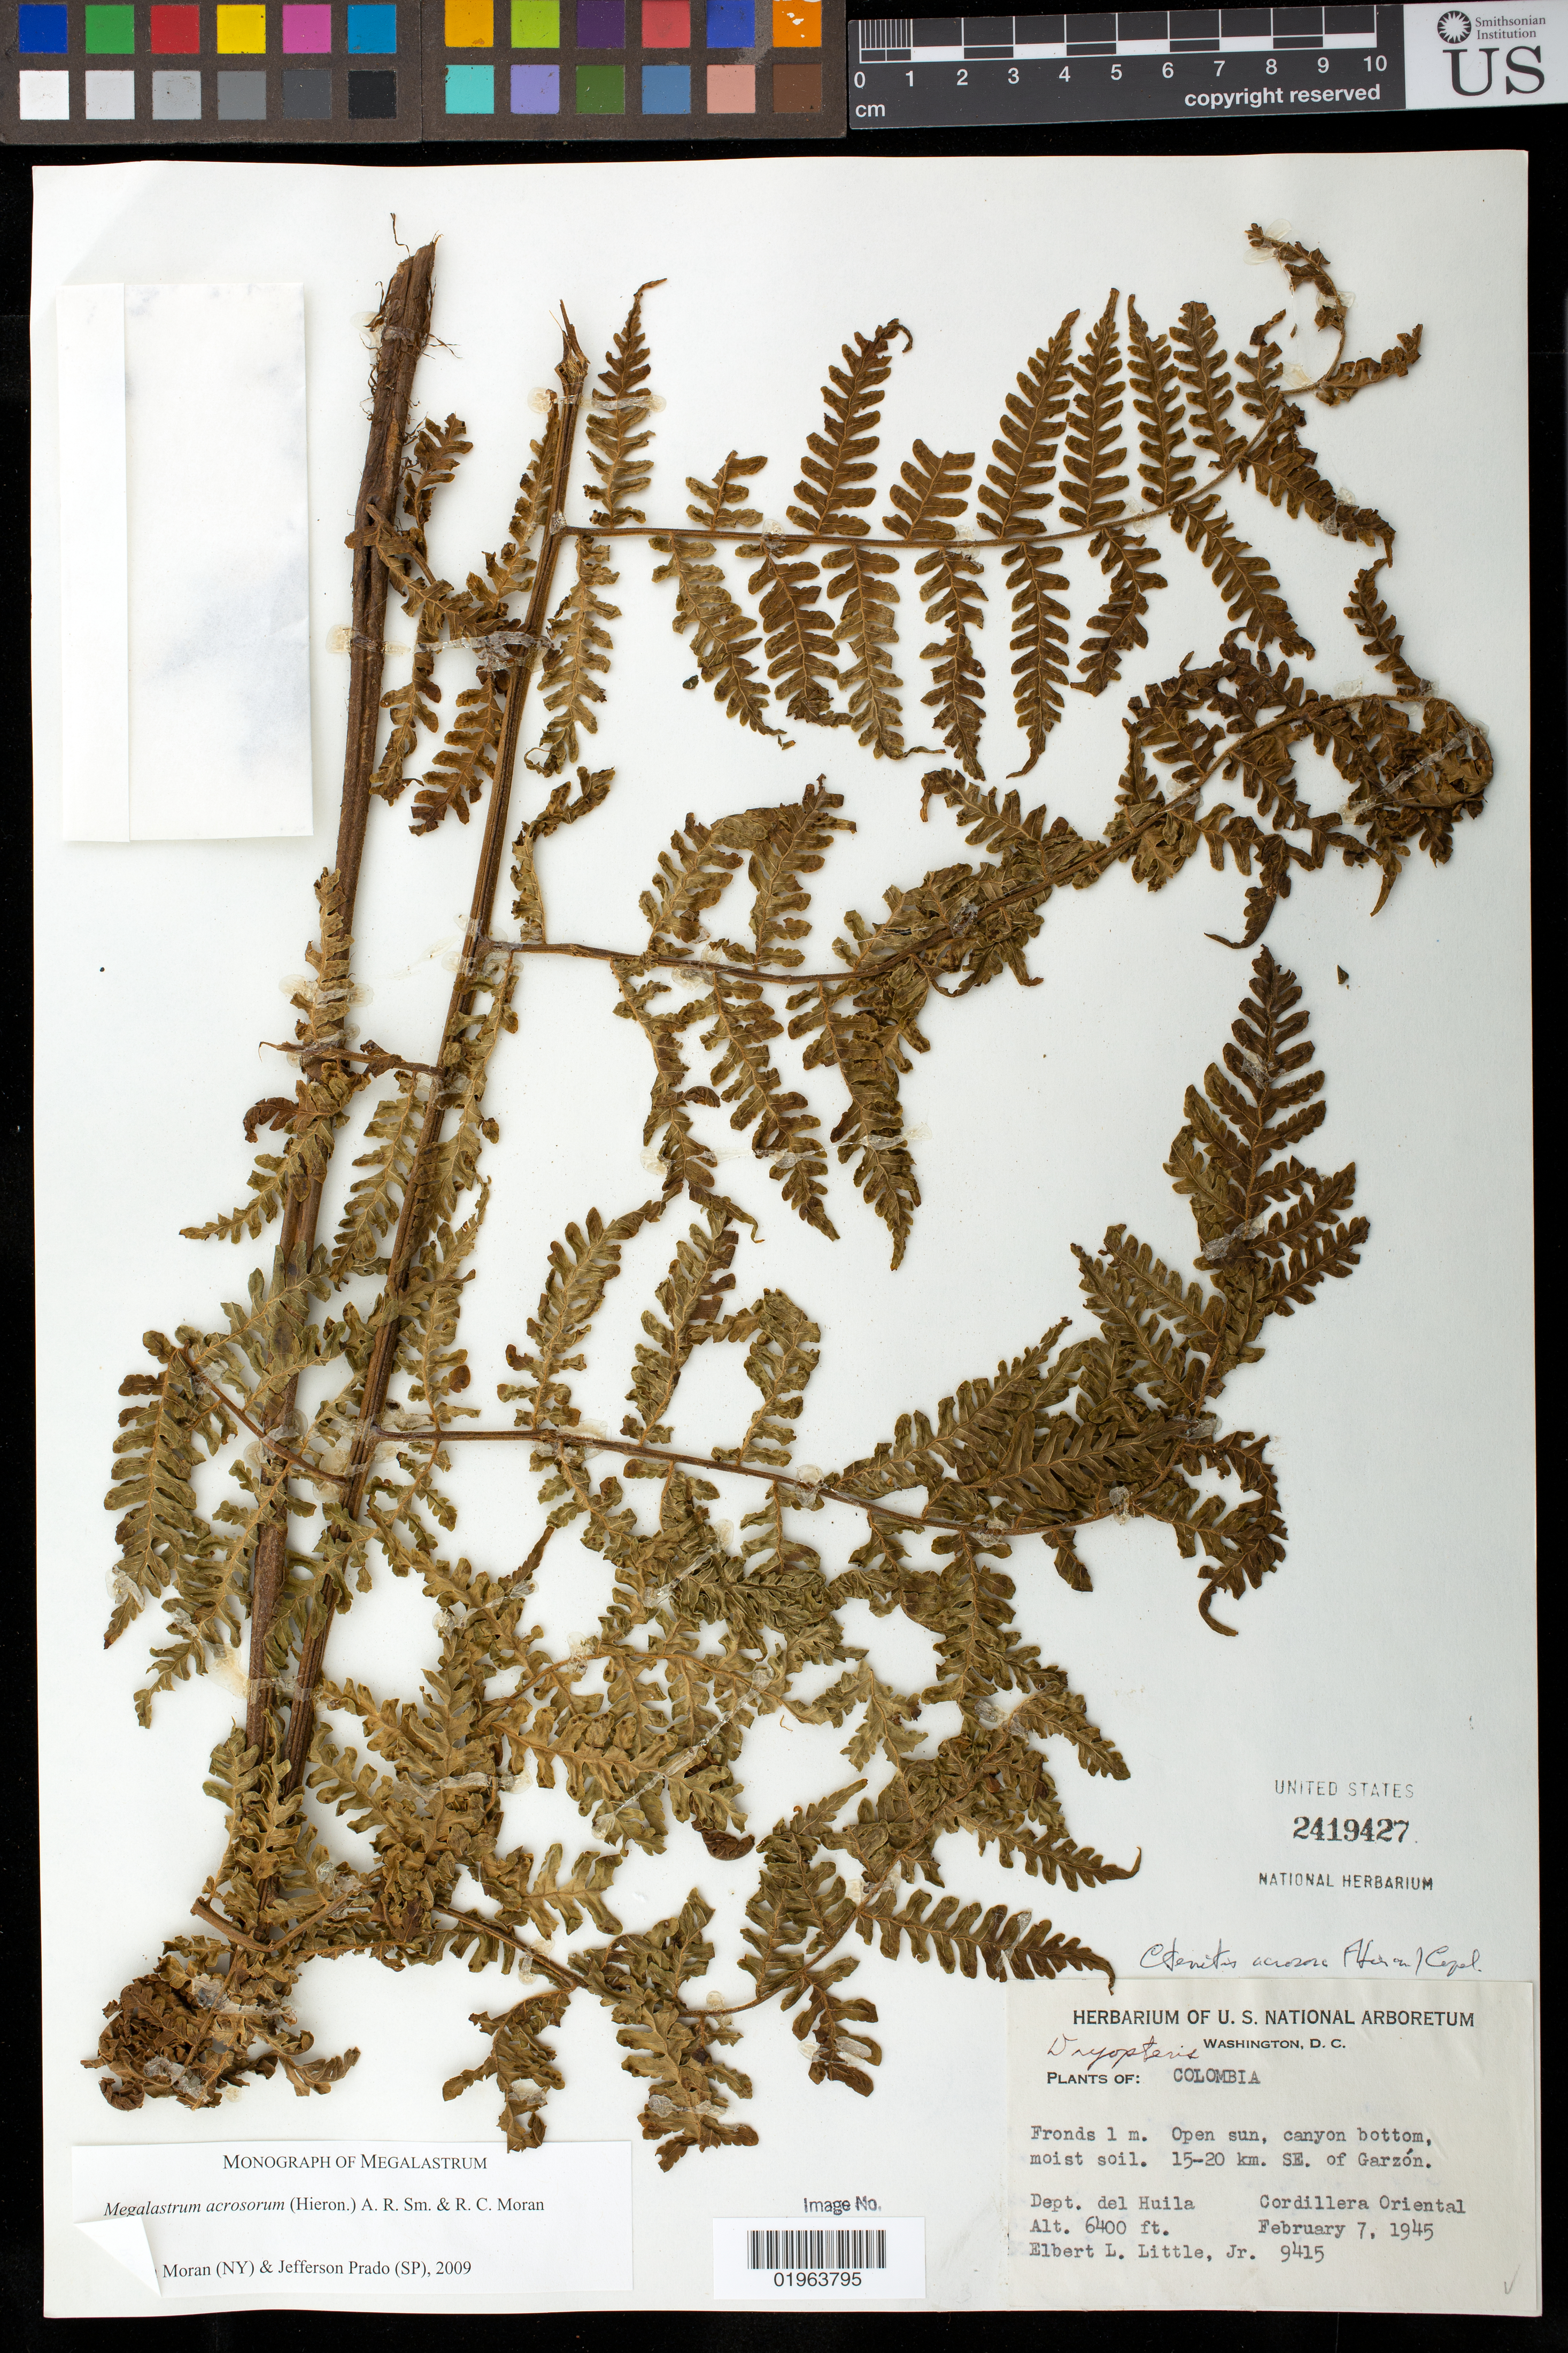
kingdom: Plantae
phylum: Tracheophyta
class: Polypodiopsida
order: Polypodiales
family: Dryopteridaceae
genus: Megalastrum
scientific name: Megalastrum acrosorum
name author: (Hieron.) A.R. Sm. & R.C. Moran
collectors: E. Little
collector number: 9415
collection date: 1945-02-07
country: Colombia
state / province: Huila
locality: Cordillera Oriental, 15-20 km SE of Garzon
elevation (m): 1951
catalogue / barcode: US 2419427